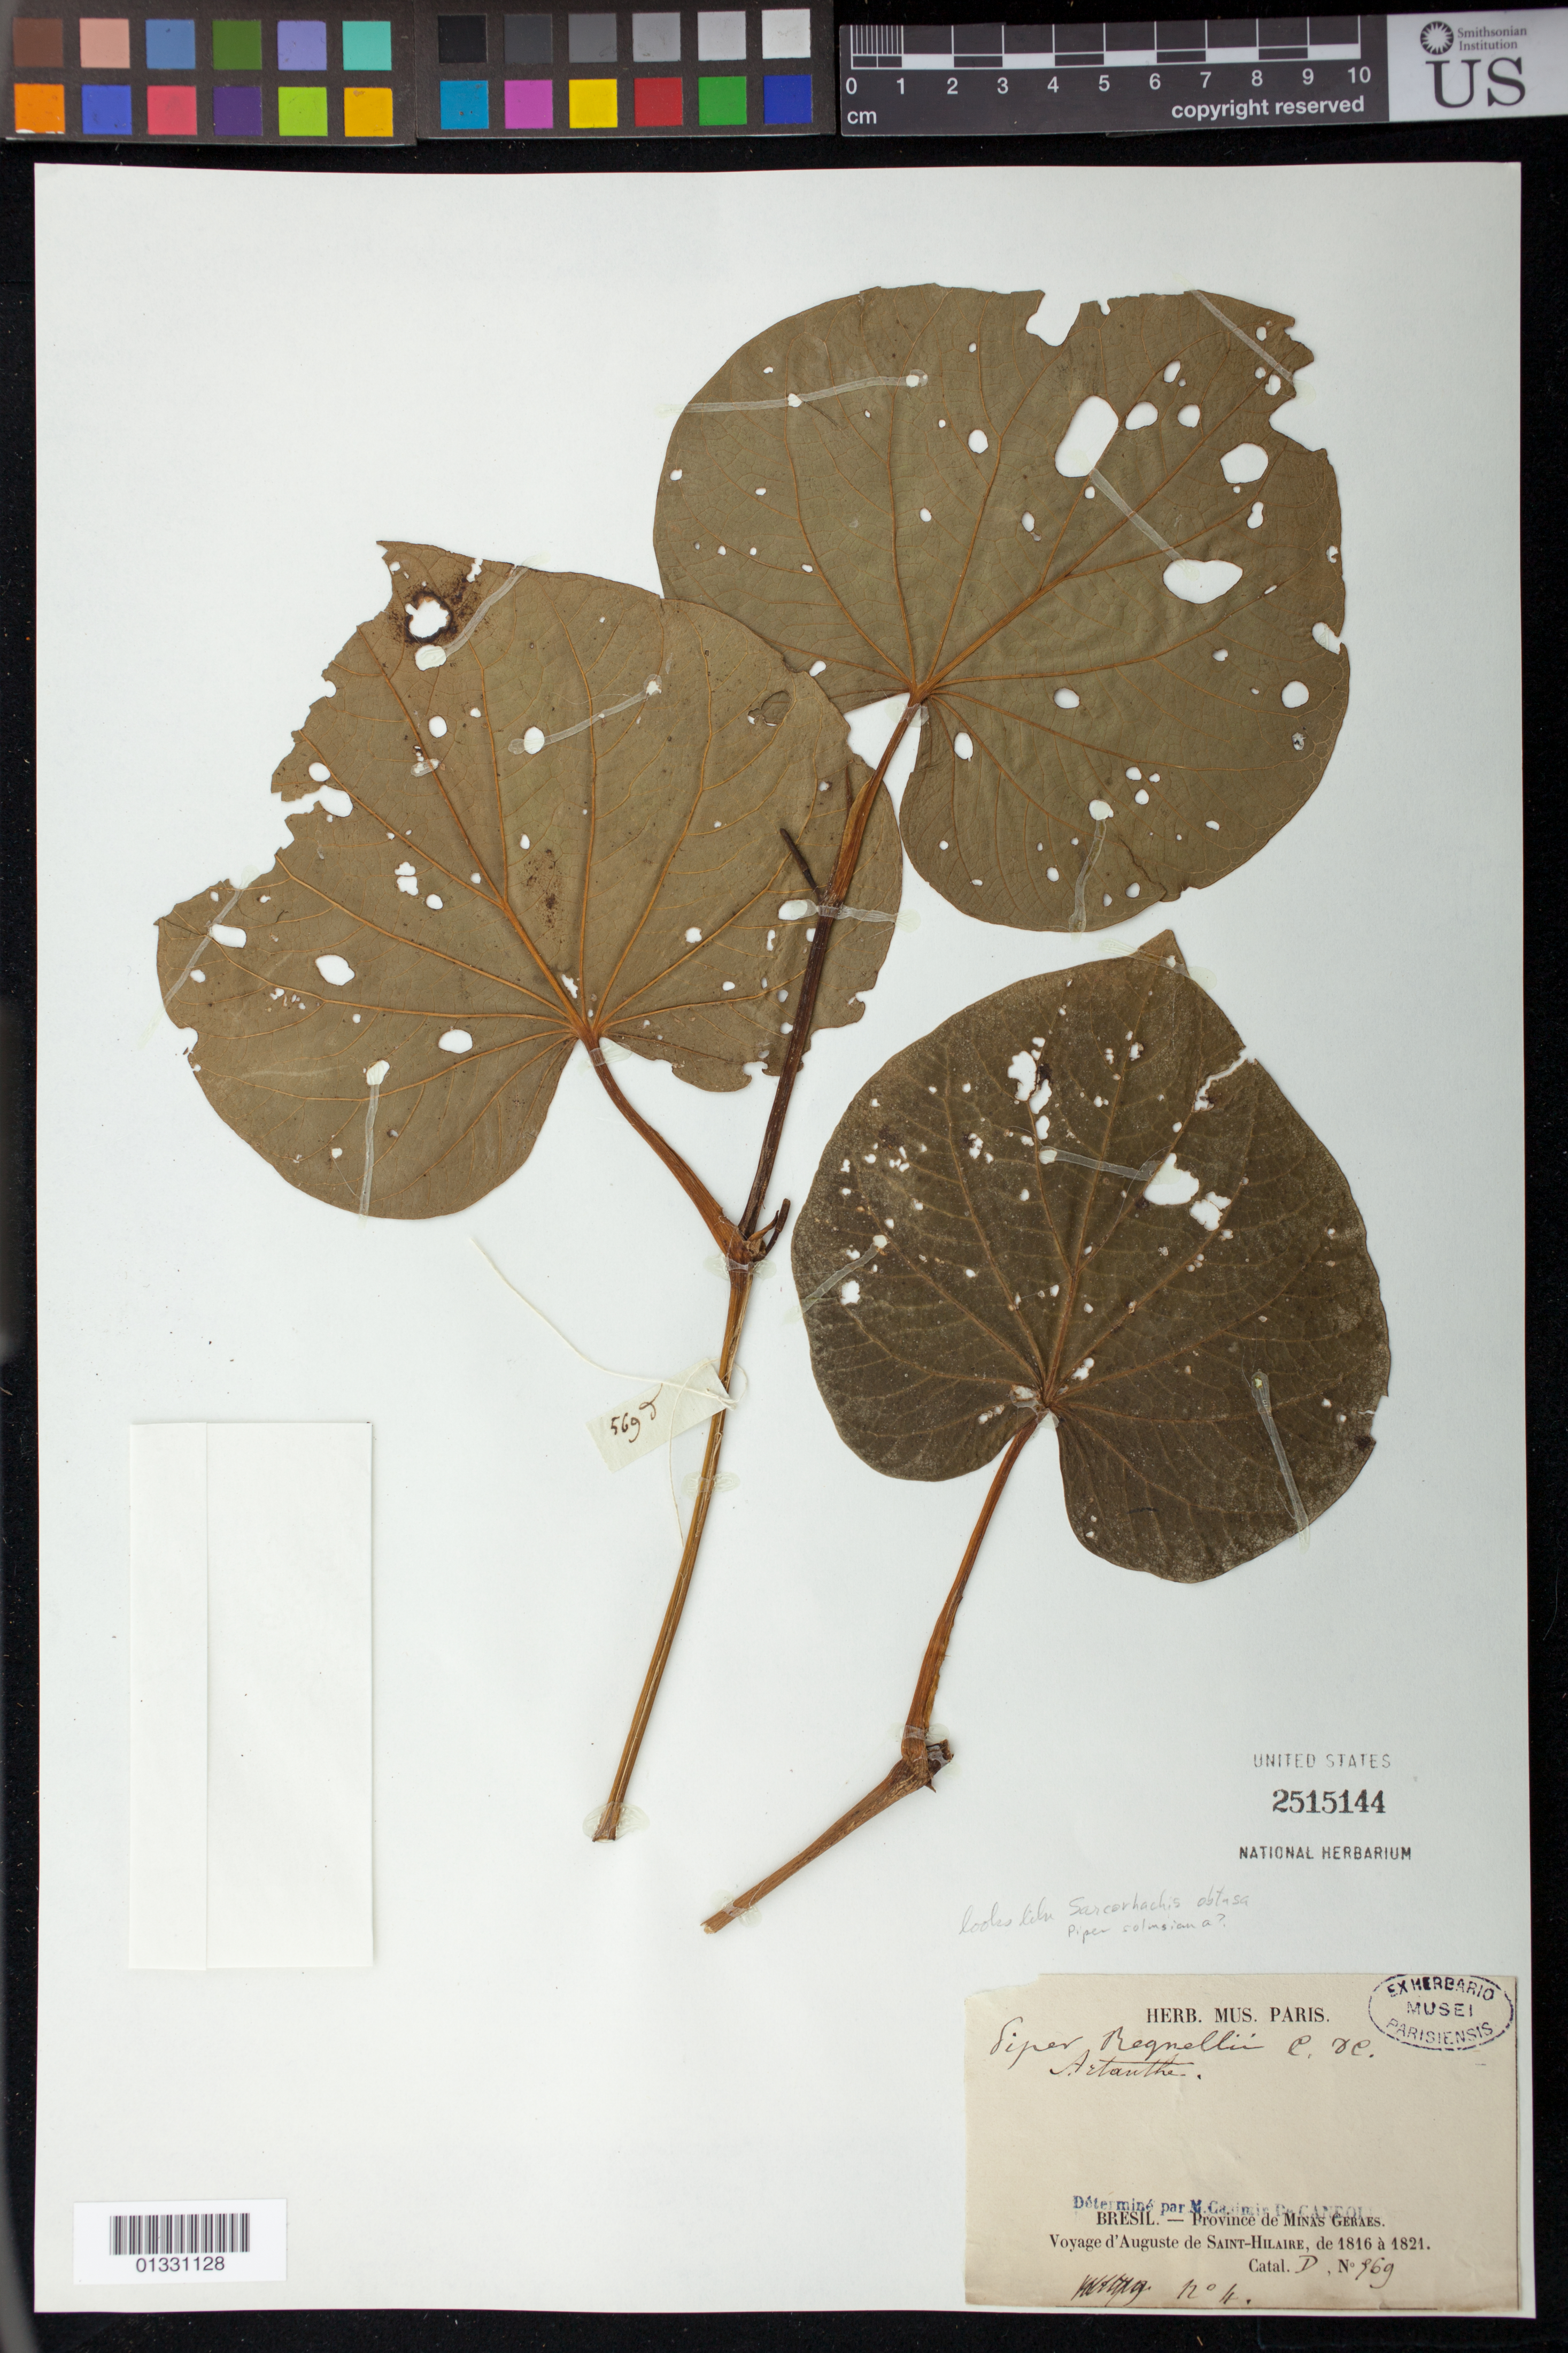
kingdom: Plantae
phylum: Tracheophyta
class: Magnoliopsida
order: Piperales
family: Piperaceae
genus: Piper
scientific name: Piper sp.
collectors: A. F. C. P. de Saint-Hilaire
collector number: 969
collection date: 1904-12-20/1904-12-25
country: Brazil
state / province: Minas Gerais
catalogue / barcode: US 2515144